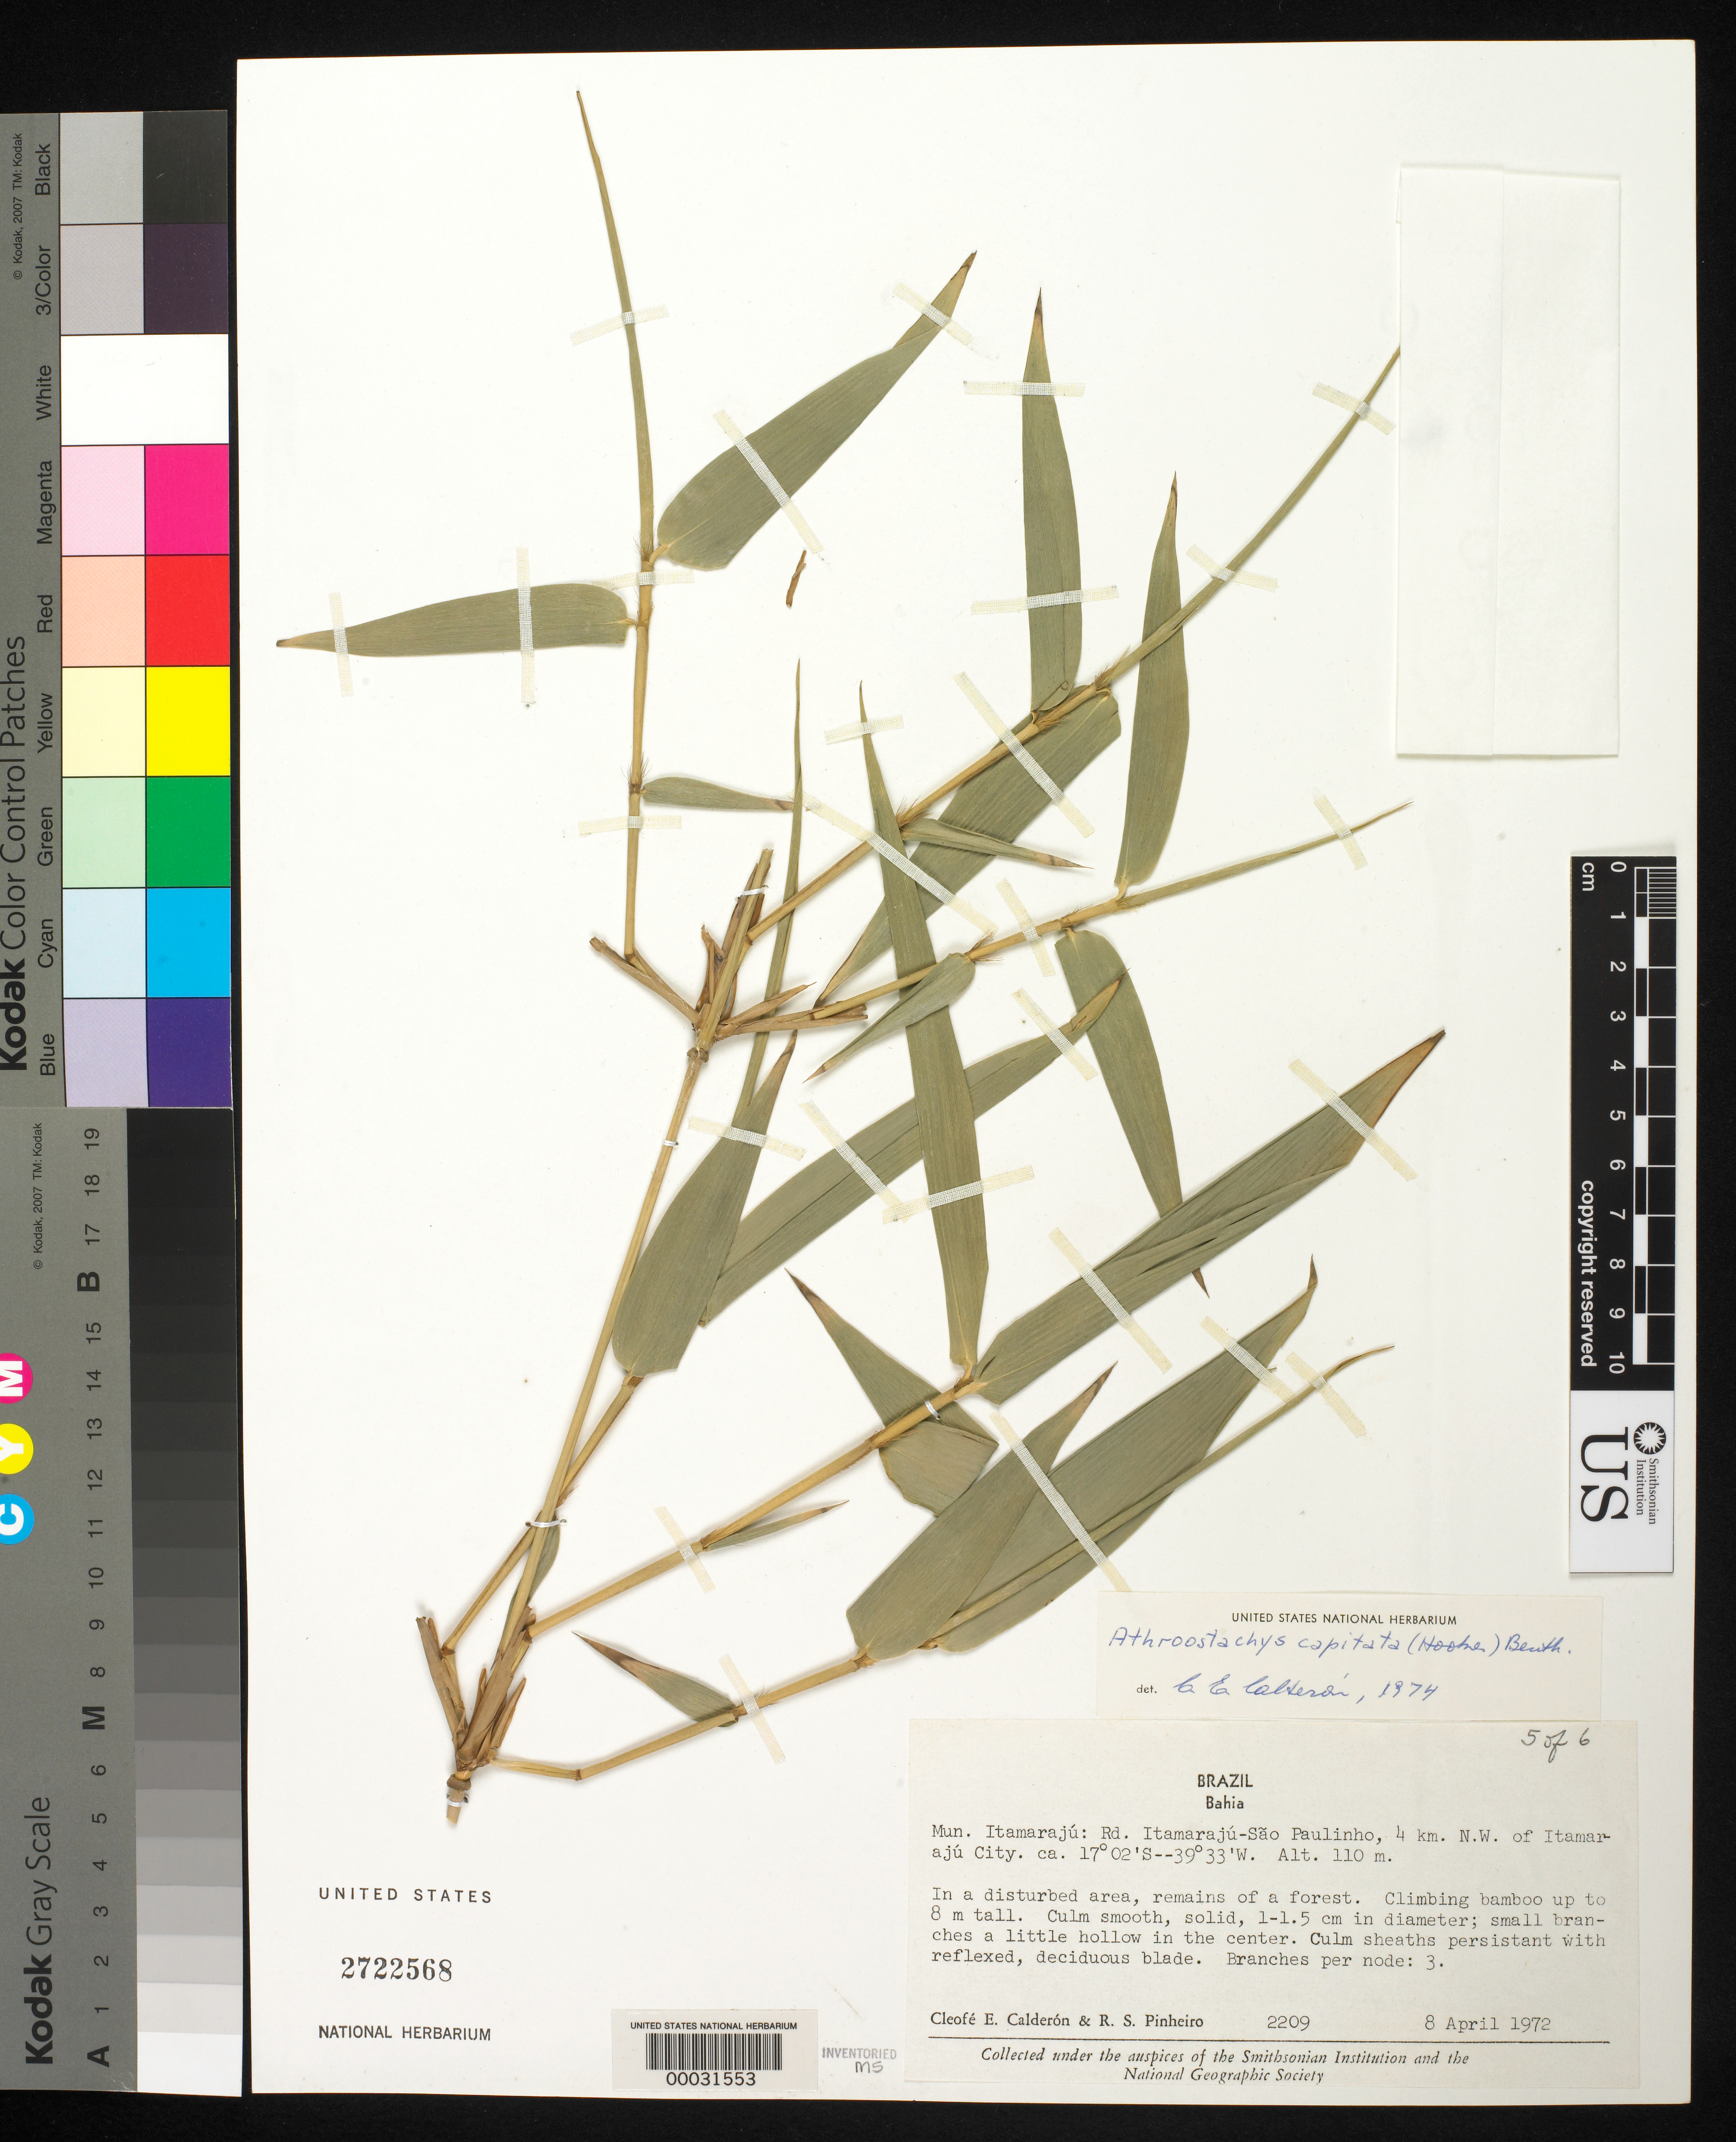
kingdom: Plantae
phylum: Tracheophyta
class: Liliopsida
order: Poales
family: Poaceae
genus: Athroostachys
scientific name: Athroostachys capitata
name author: (Hook.) Benth.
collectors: C. E. Calderón & R. S. Pinheiro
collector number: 2209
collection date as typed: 08 Apr 1972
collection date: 1972-04-08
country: Brazil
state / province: Bahia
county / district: Itamaraju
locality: Itamaraju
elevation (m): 120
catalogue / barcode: US 2722568